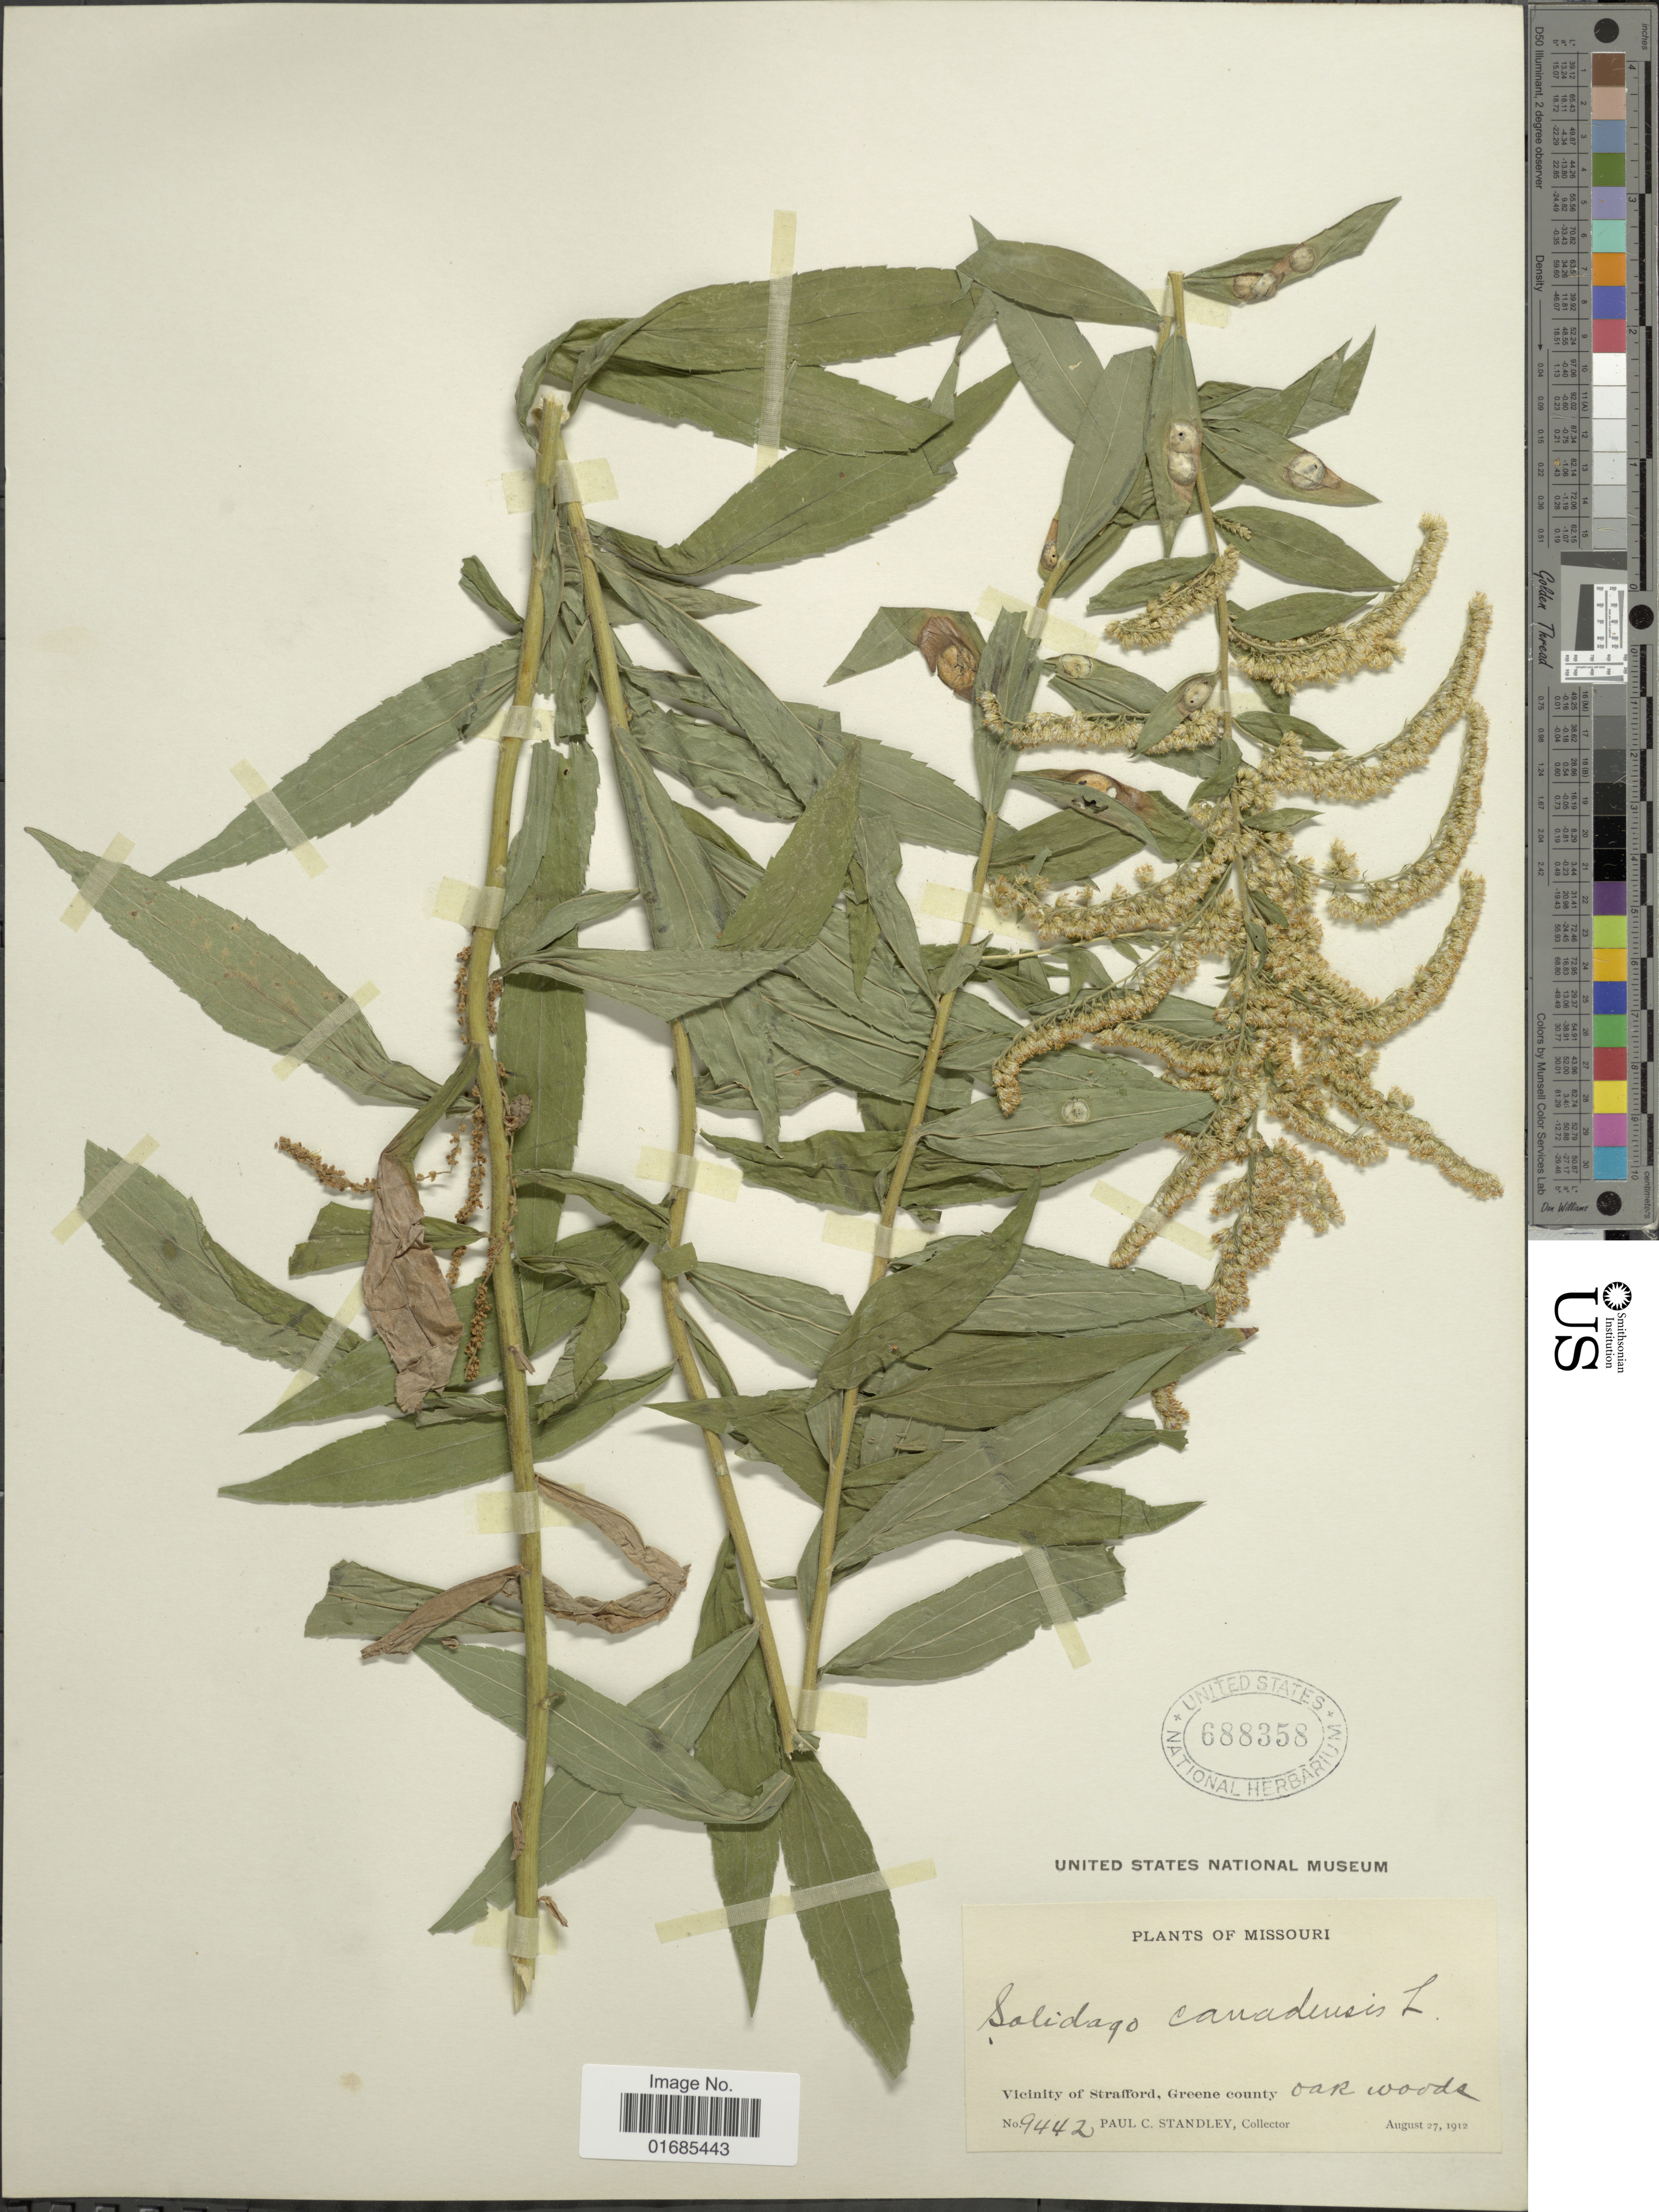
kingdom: Plantae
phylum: Tracheophyta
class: Magnoliopsida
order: Asterales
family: Asteraceae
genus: Solidago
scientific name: Solidago canadensis var. gilvocanescens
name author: Rydb.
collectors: P. C. Standley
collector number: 9442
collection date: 1912-08-27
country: United States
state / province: Missouri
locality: Vicinity of Strafford, Greene county, oak woods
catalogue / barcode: US 688358